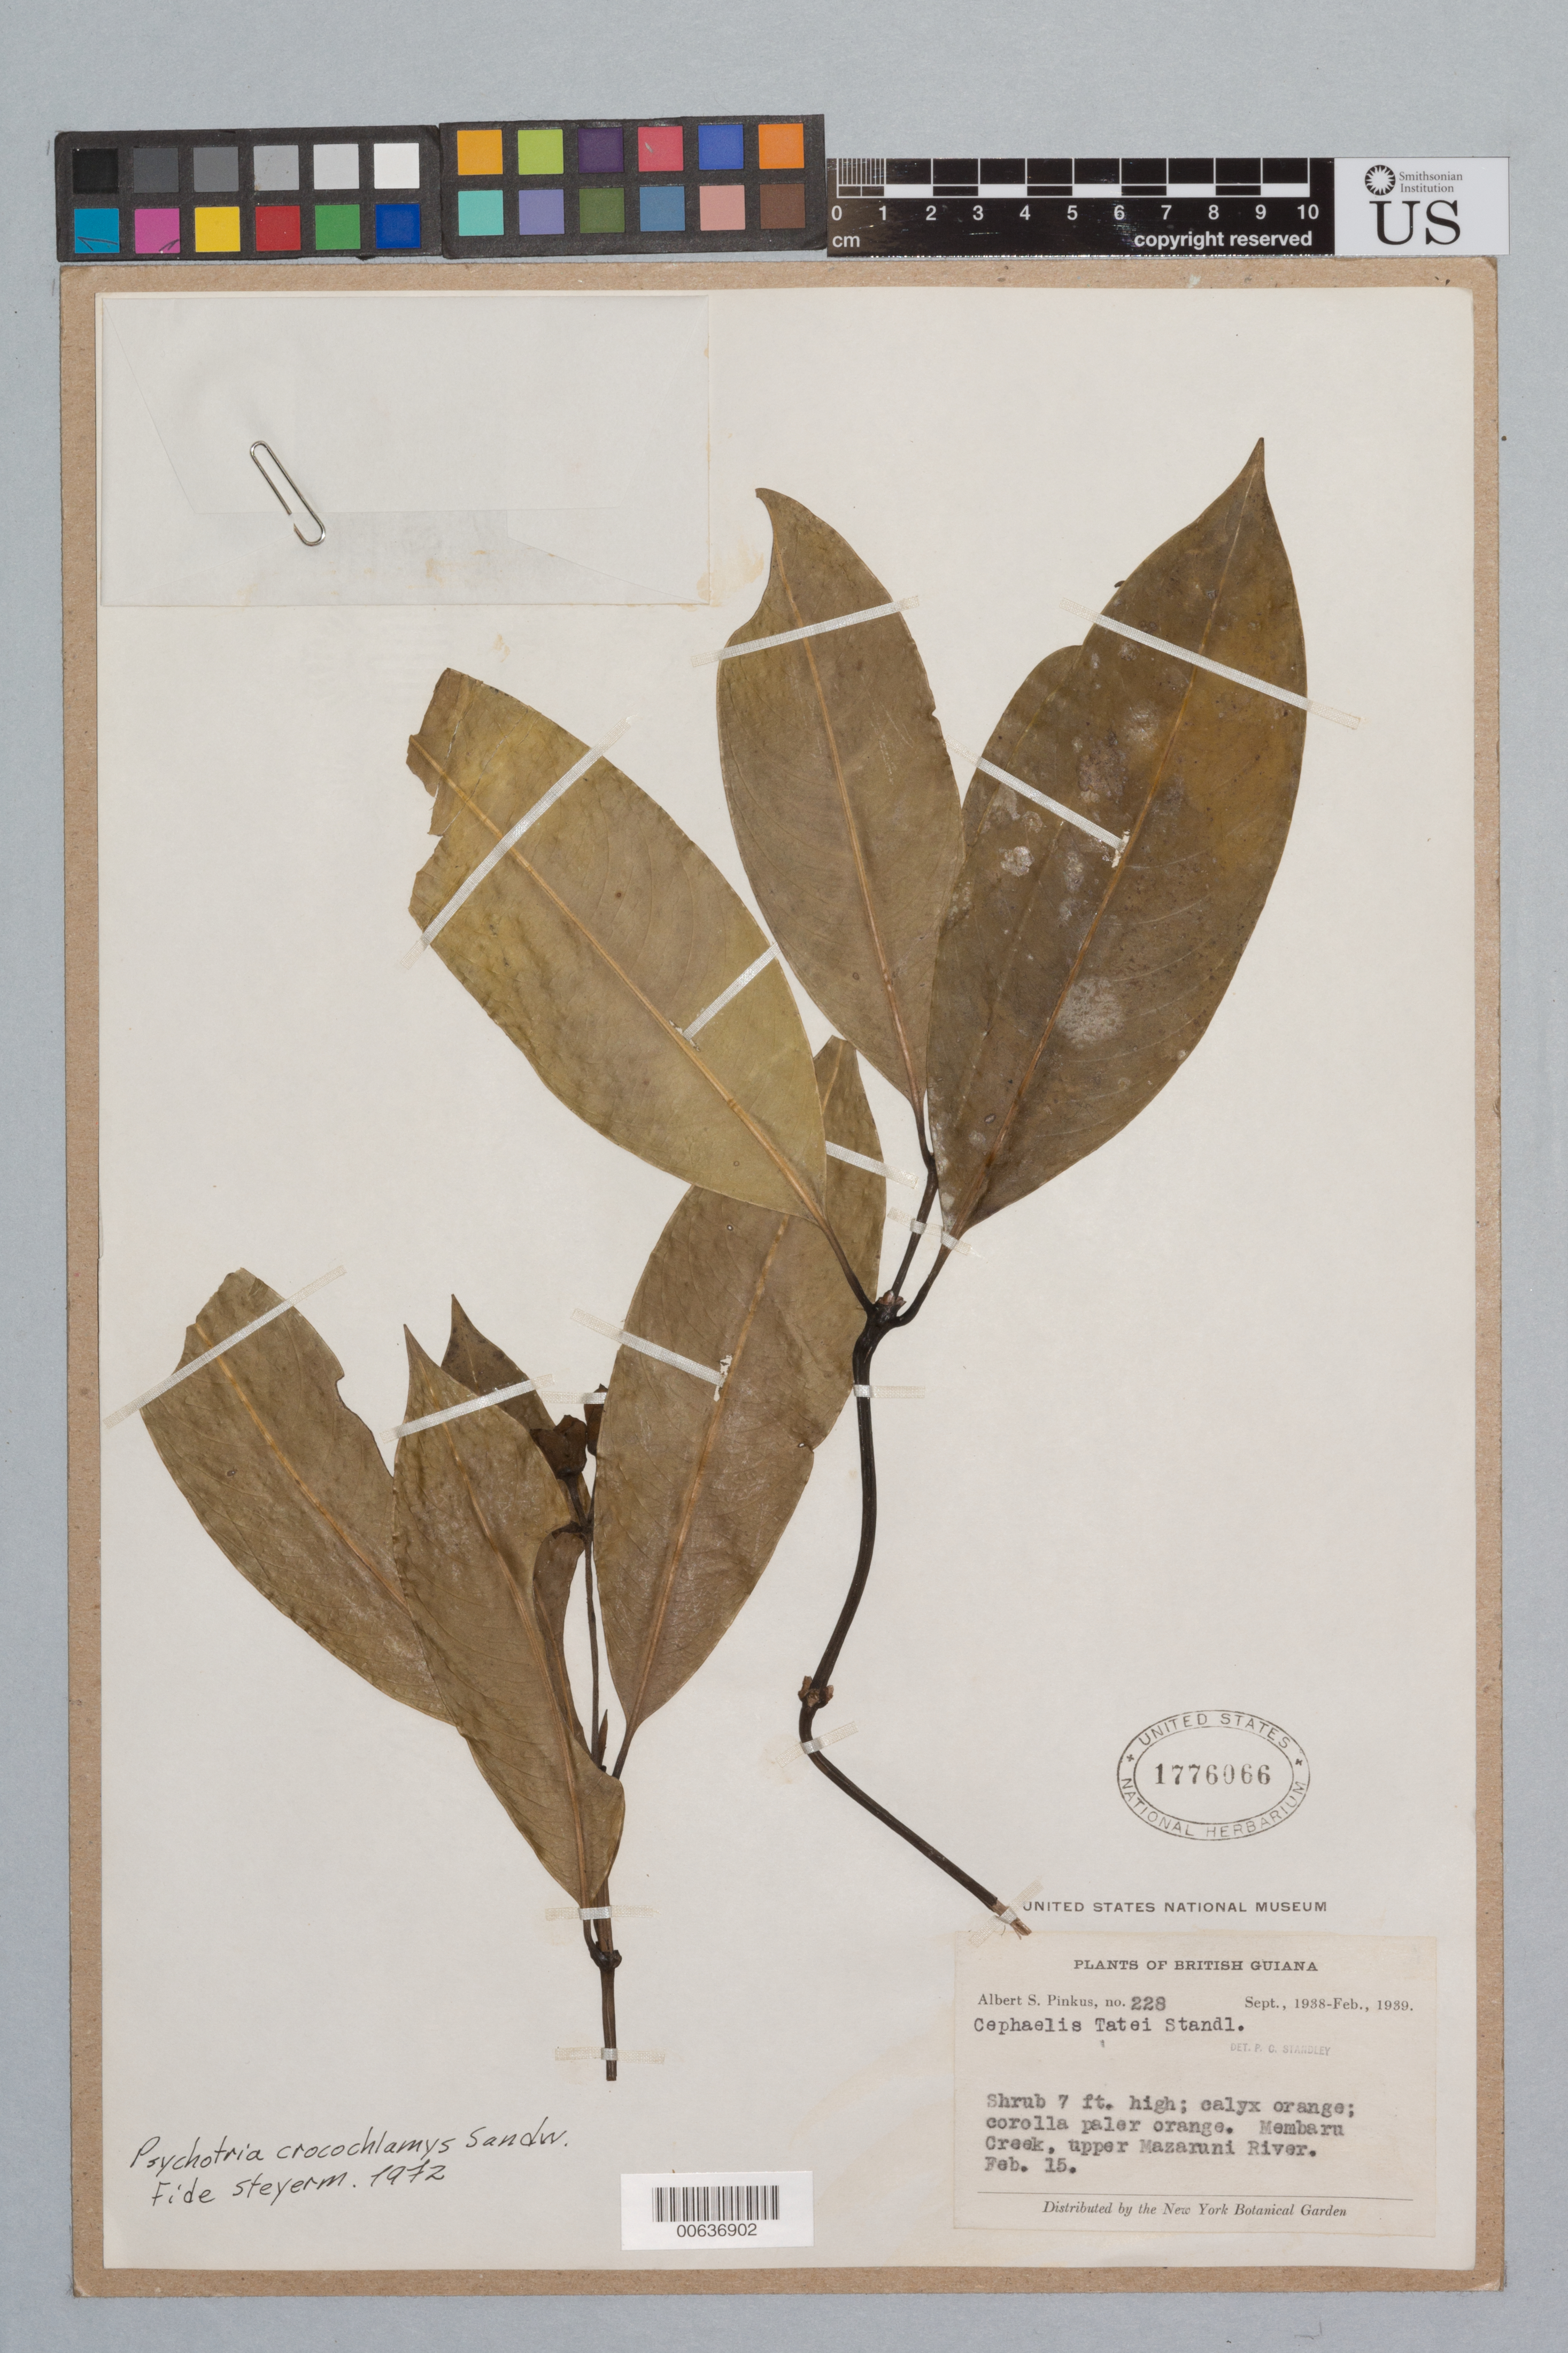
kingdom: Plantae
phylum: Tracheophyta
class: Magnoliopsida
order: Gentianales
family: Rubiaceae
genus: Palicourea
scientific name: Palicourea crocochlamys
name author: (Sandw.) Delprete & J.H. Kirkbr.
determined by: Kirkbride, J. H., Jr.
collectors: A. Pinkus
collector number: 228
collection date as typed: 15-Feb-39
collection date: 1939-02-15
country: Guyana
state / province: Cuyuni-Mazaruni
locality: Membaru Creek, upper Mazaruni R.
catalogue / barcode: US 1776066